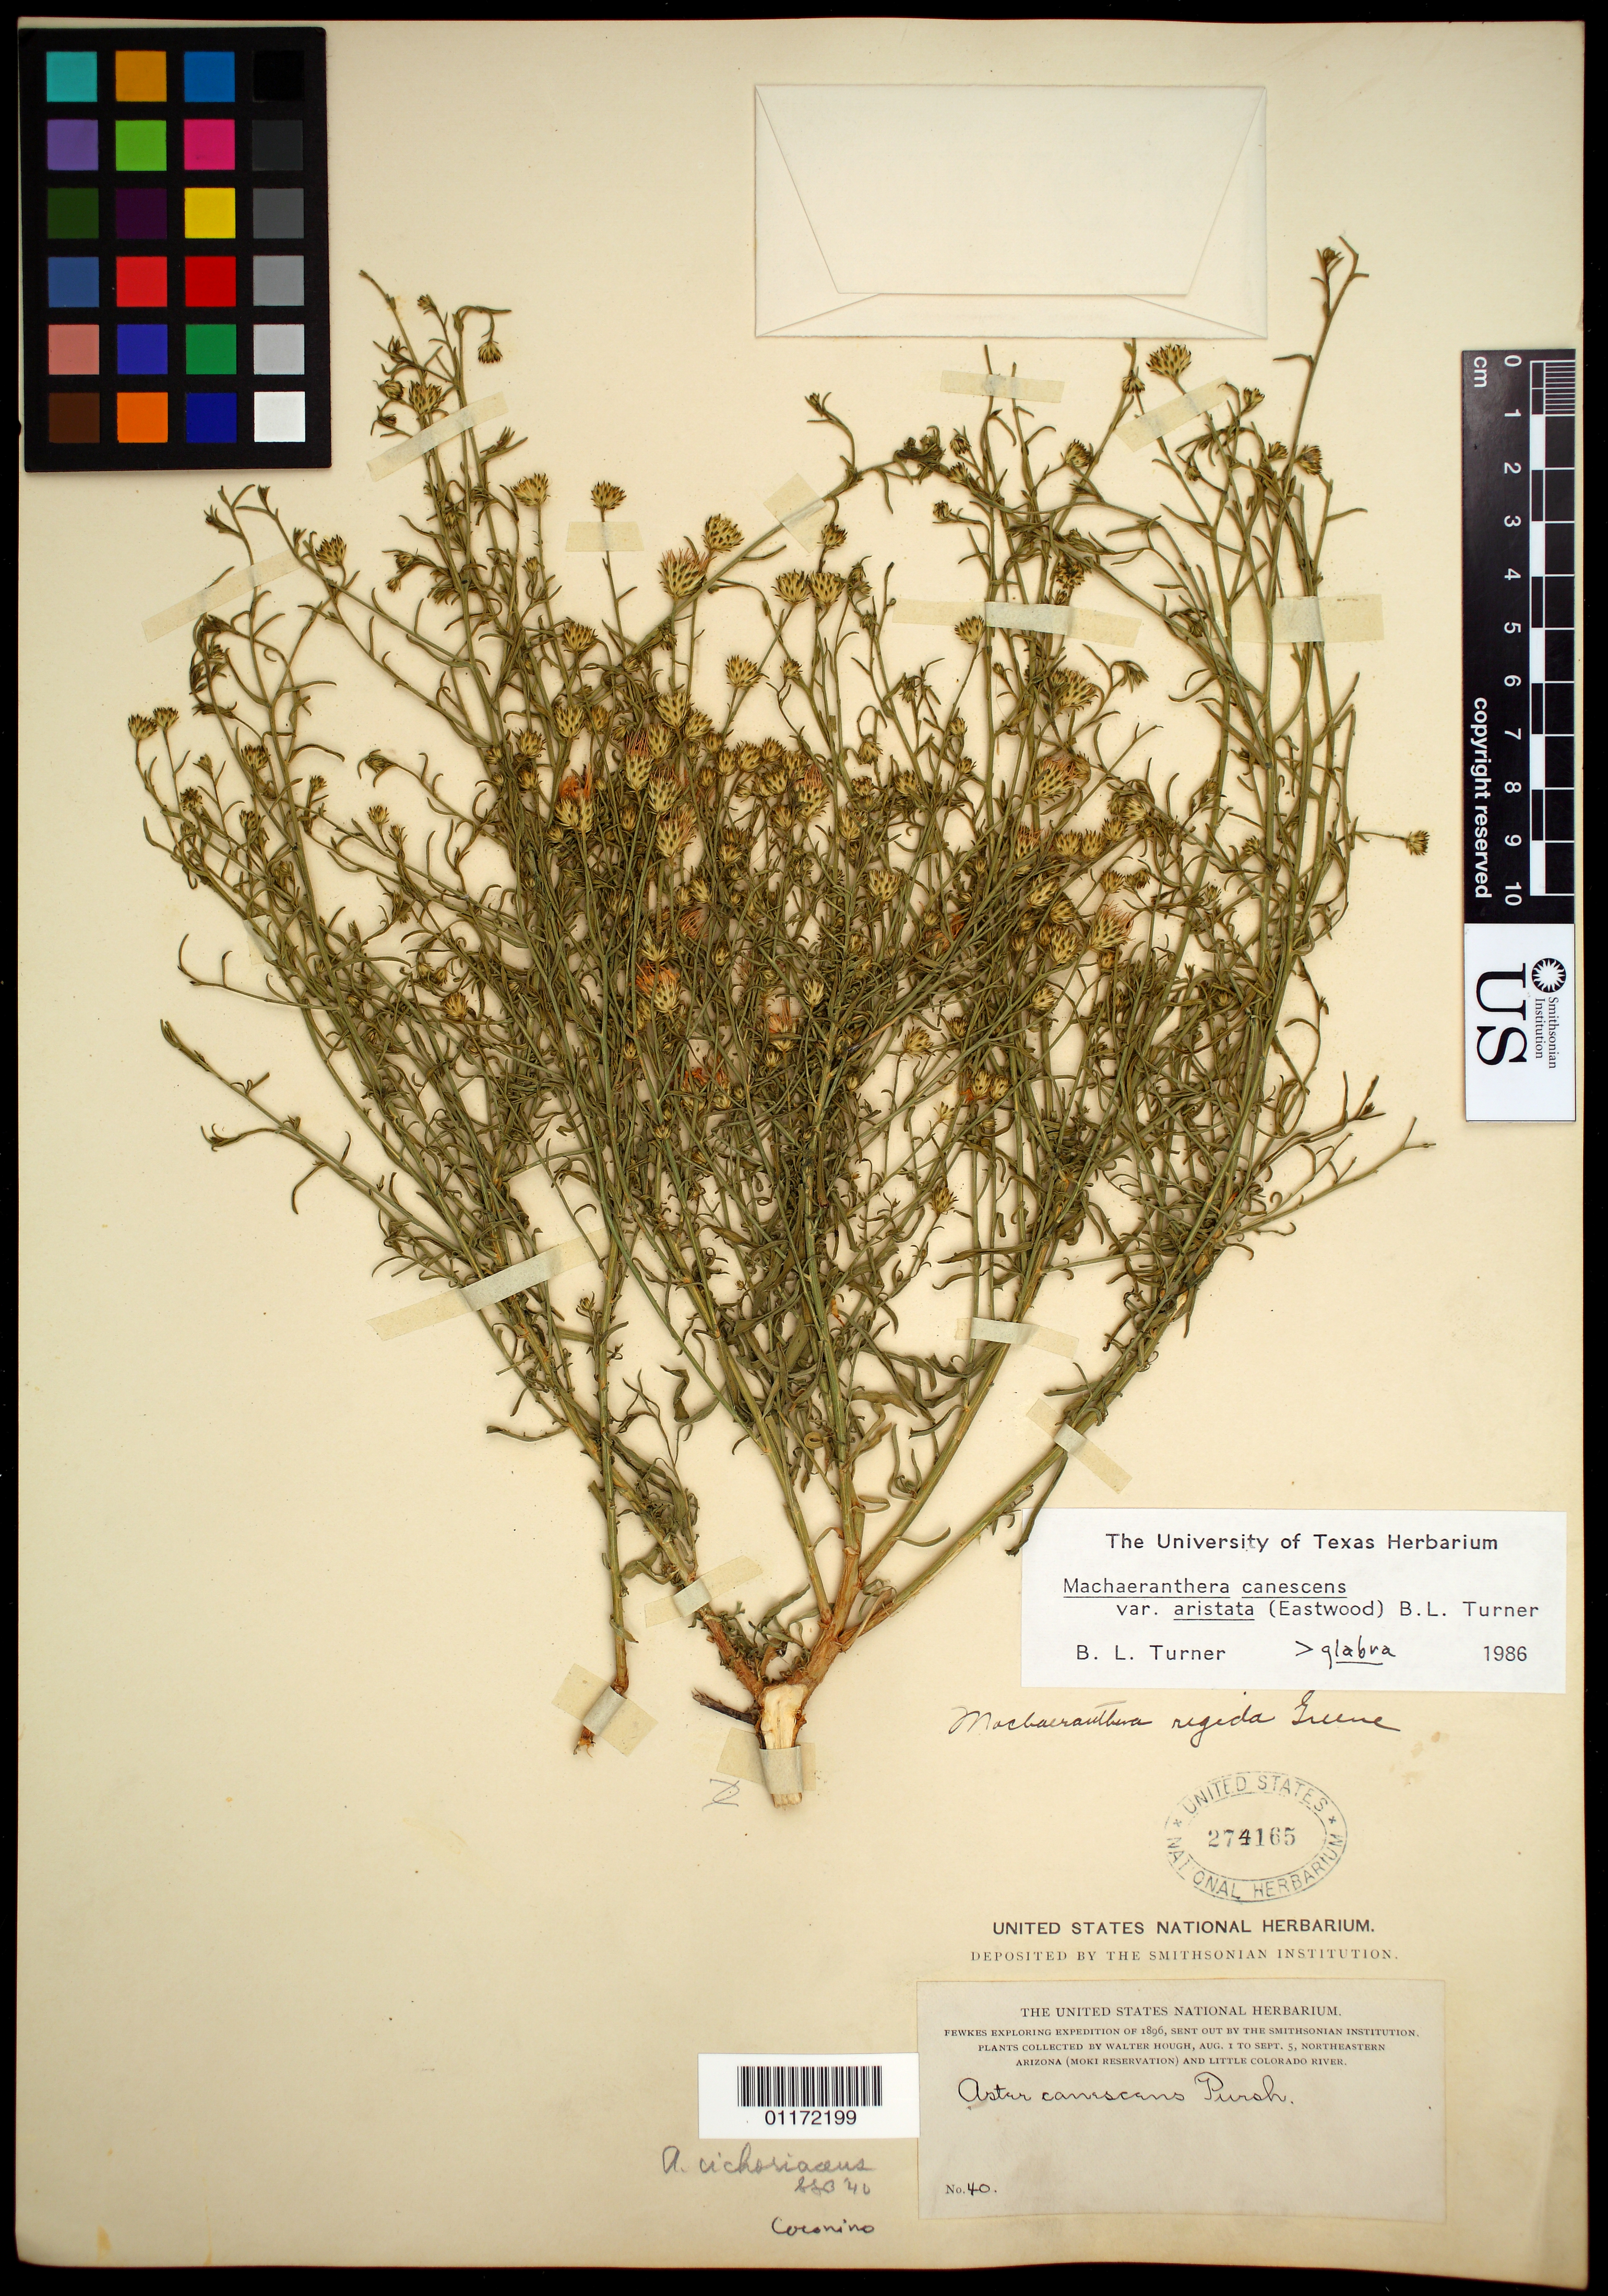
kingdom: Plantae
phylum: Tracheophyta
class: Magnoliopsida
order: Asterales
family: Asteraceae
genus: Machaeranthera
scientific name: Machaeranthera canescens var. aristata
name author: (Eastw.) B.L. Turner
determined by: Turner, B. L.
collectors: W. Hough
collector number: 40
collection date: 1896-08-01/1896-09-05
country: United States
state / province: Arizona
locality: Moki Reservation and Little Colorado River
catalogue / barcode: US 274165